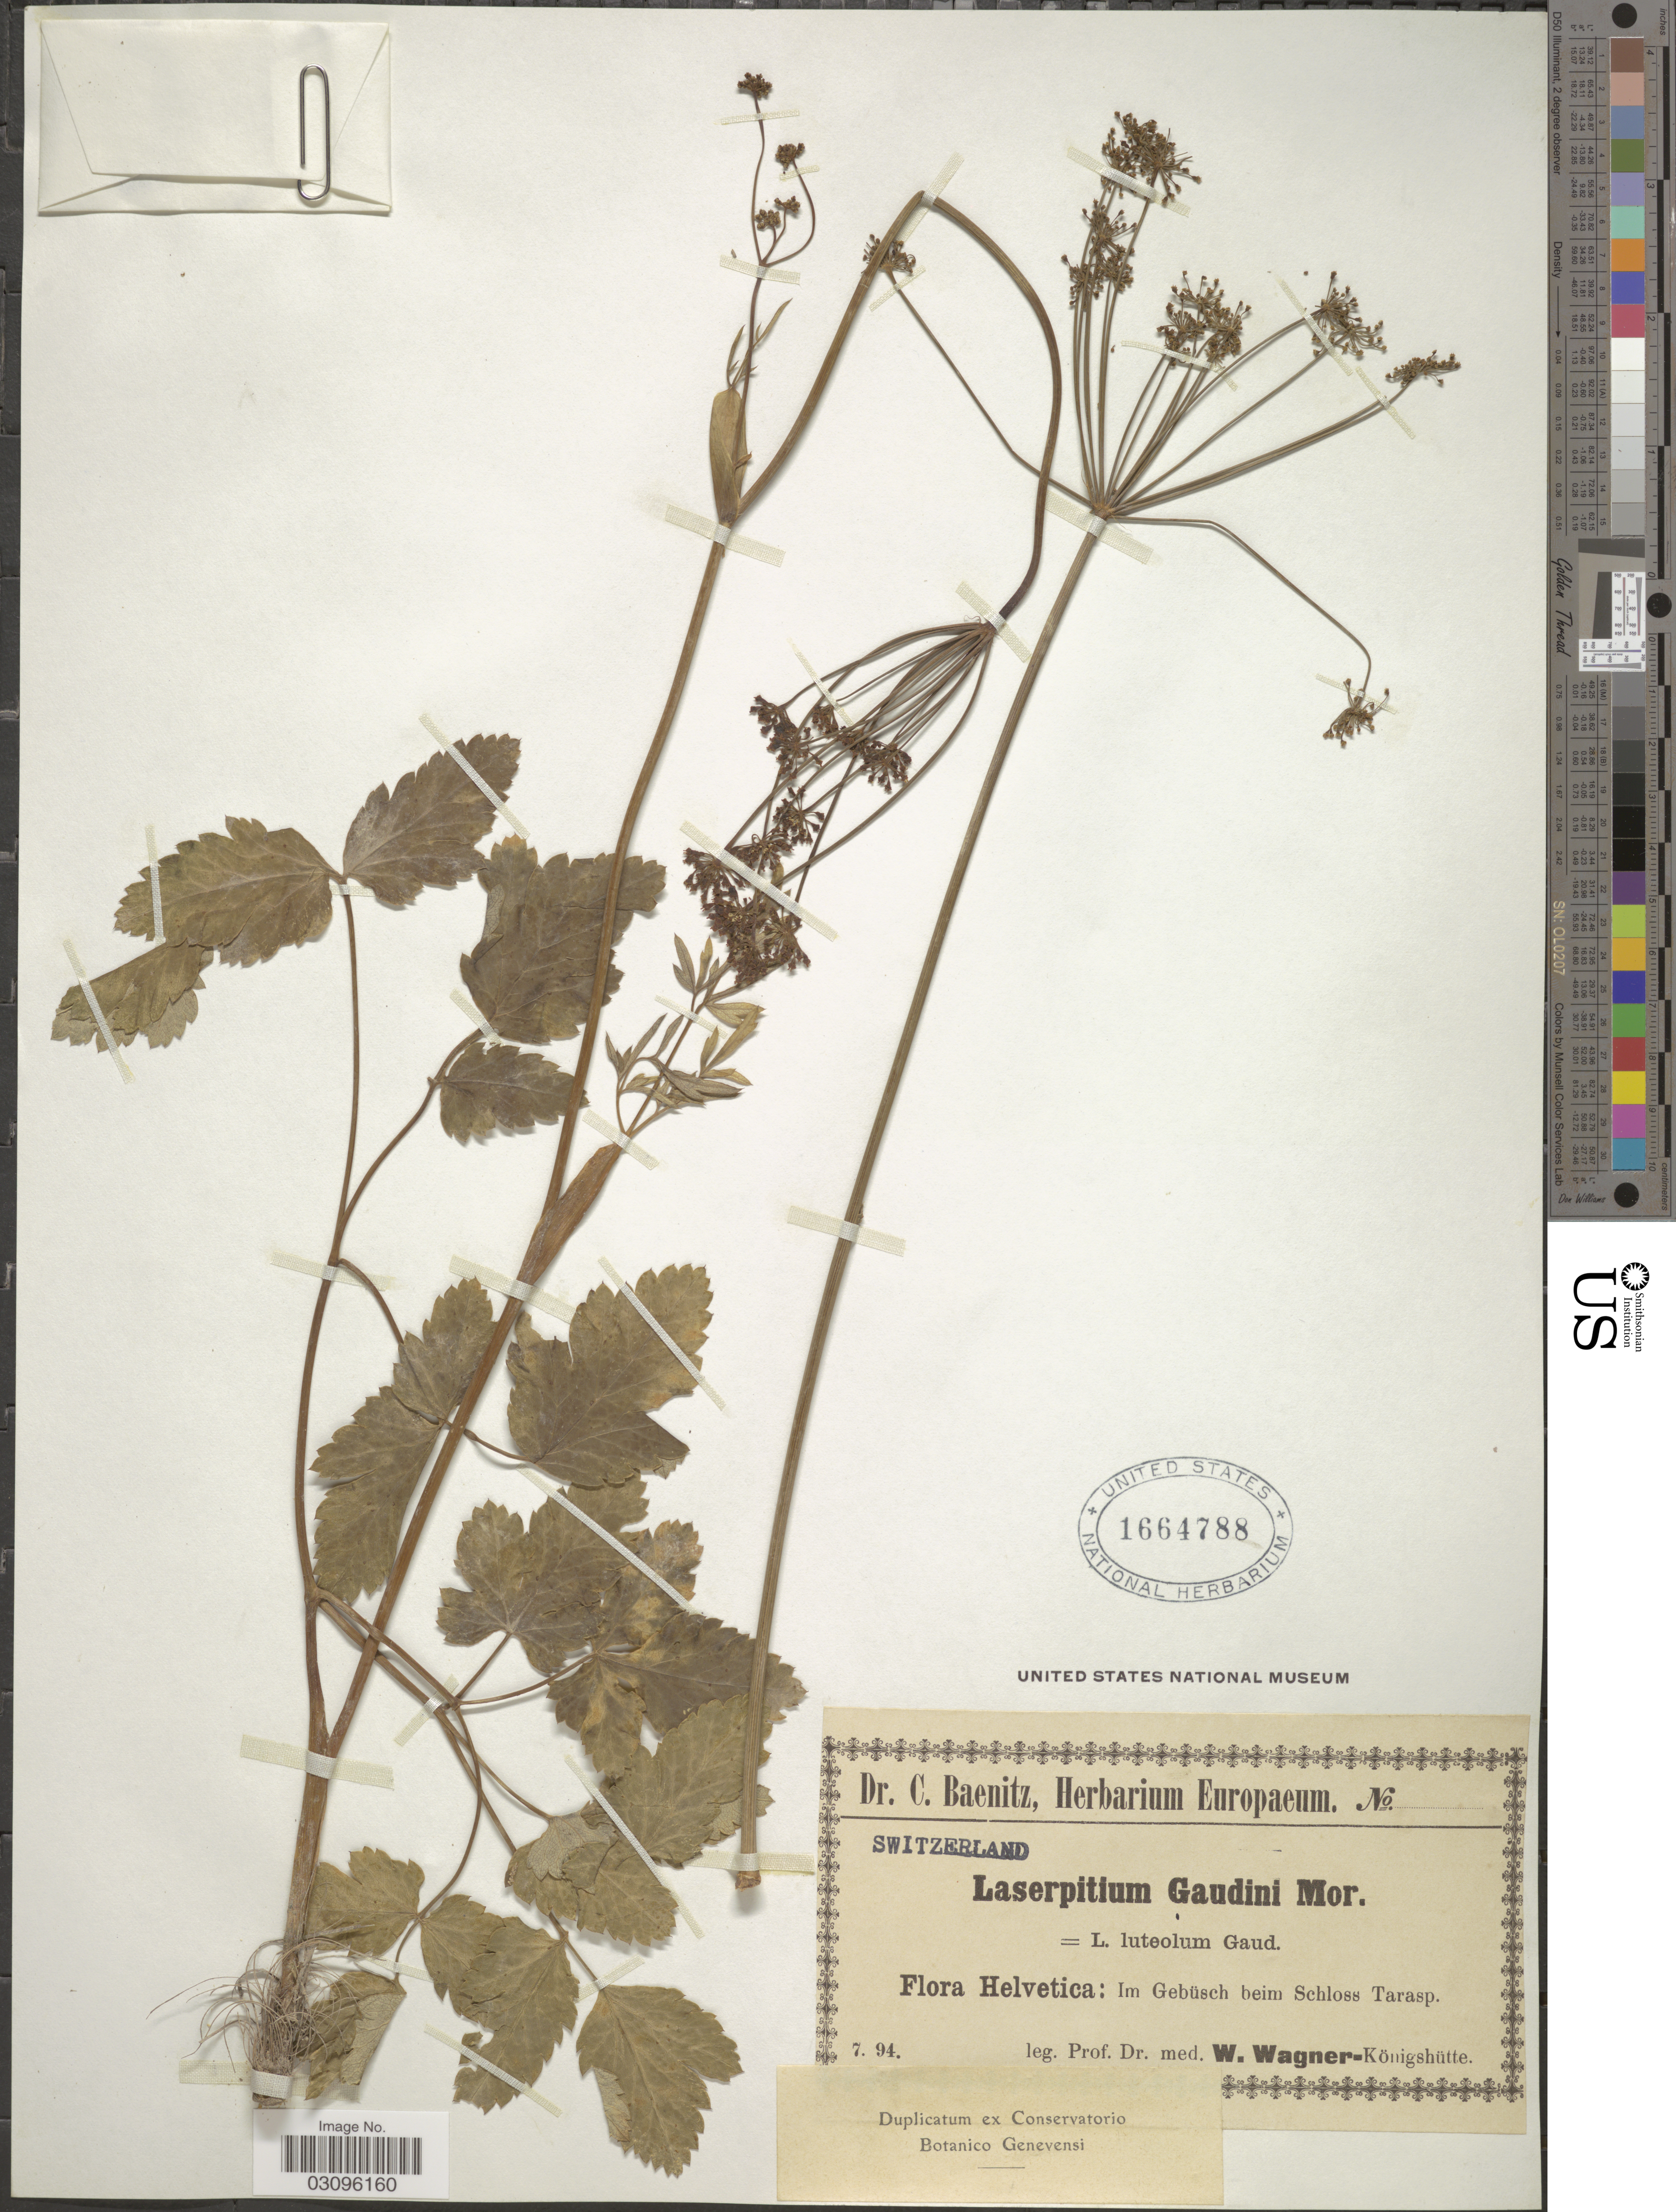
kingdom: Plantae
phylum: Tracheophyta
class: Magnoliopsida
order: Apiales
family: Apiaceae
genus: Laserpitium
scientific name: Laserpitium gaudinii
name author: Moretti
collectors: W. Wagner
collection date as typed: Transcribed d/m/y: /7/94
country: Switzerland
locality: Helvetica: Im Gebüsch beim Schloss Tarasp.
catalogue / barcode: US 1664788